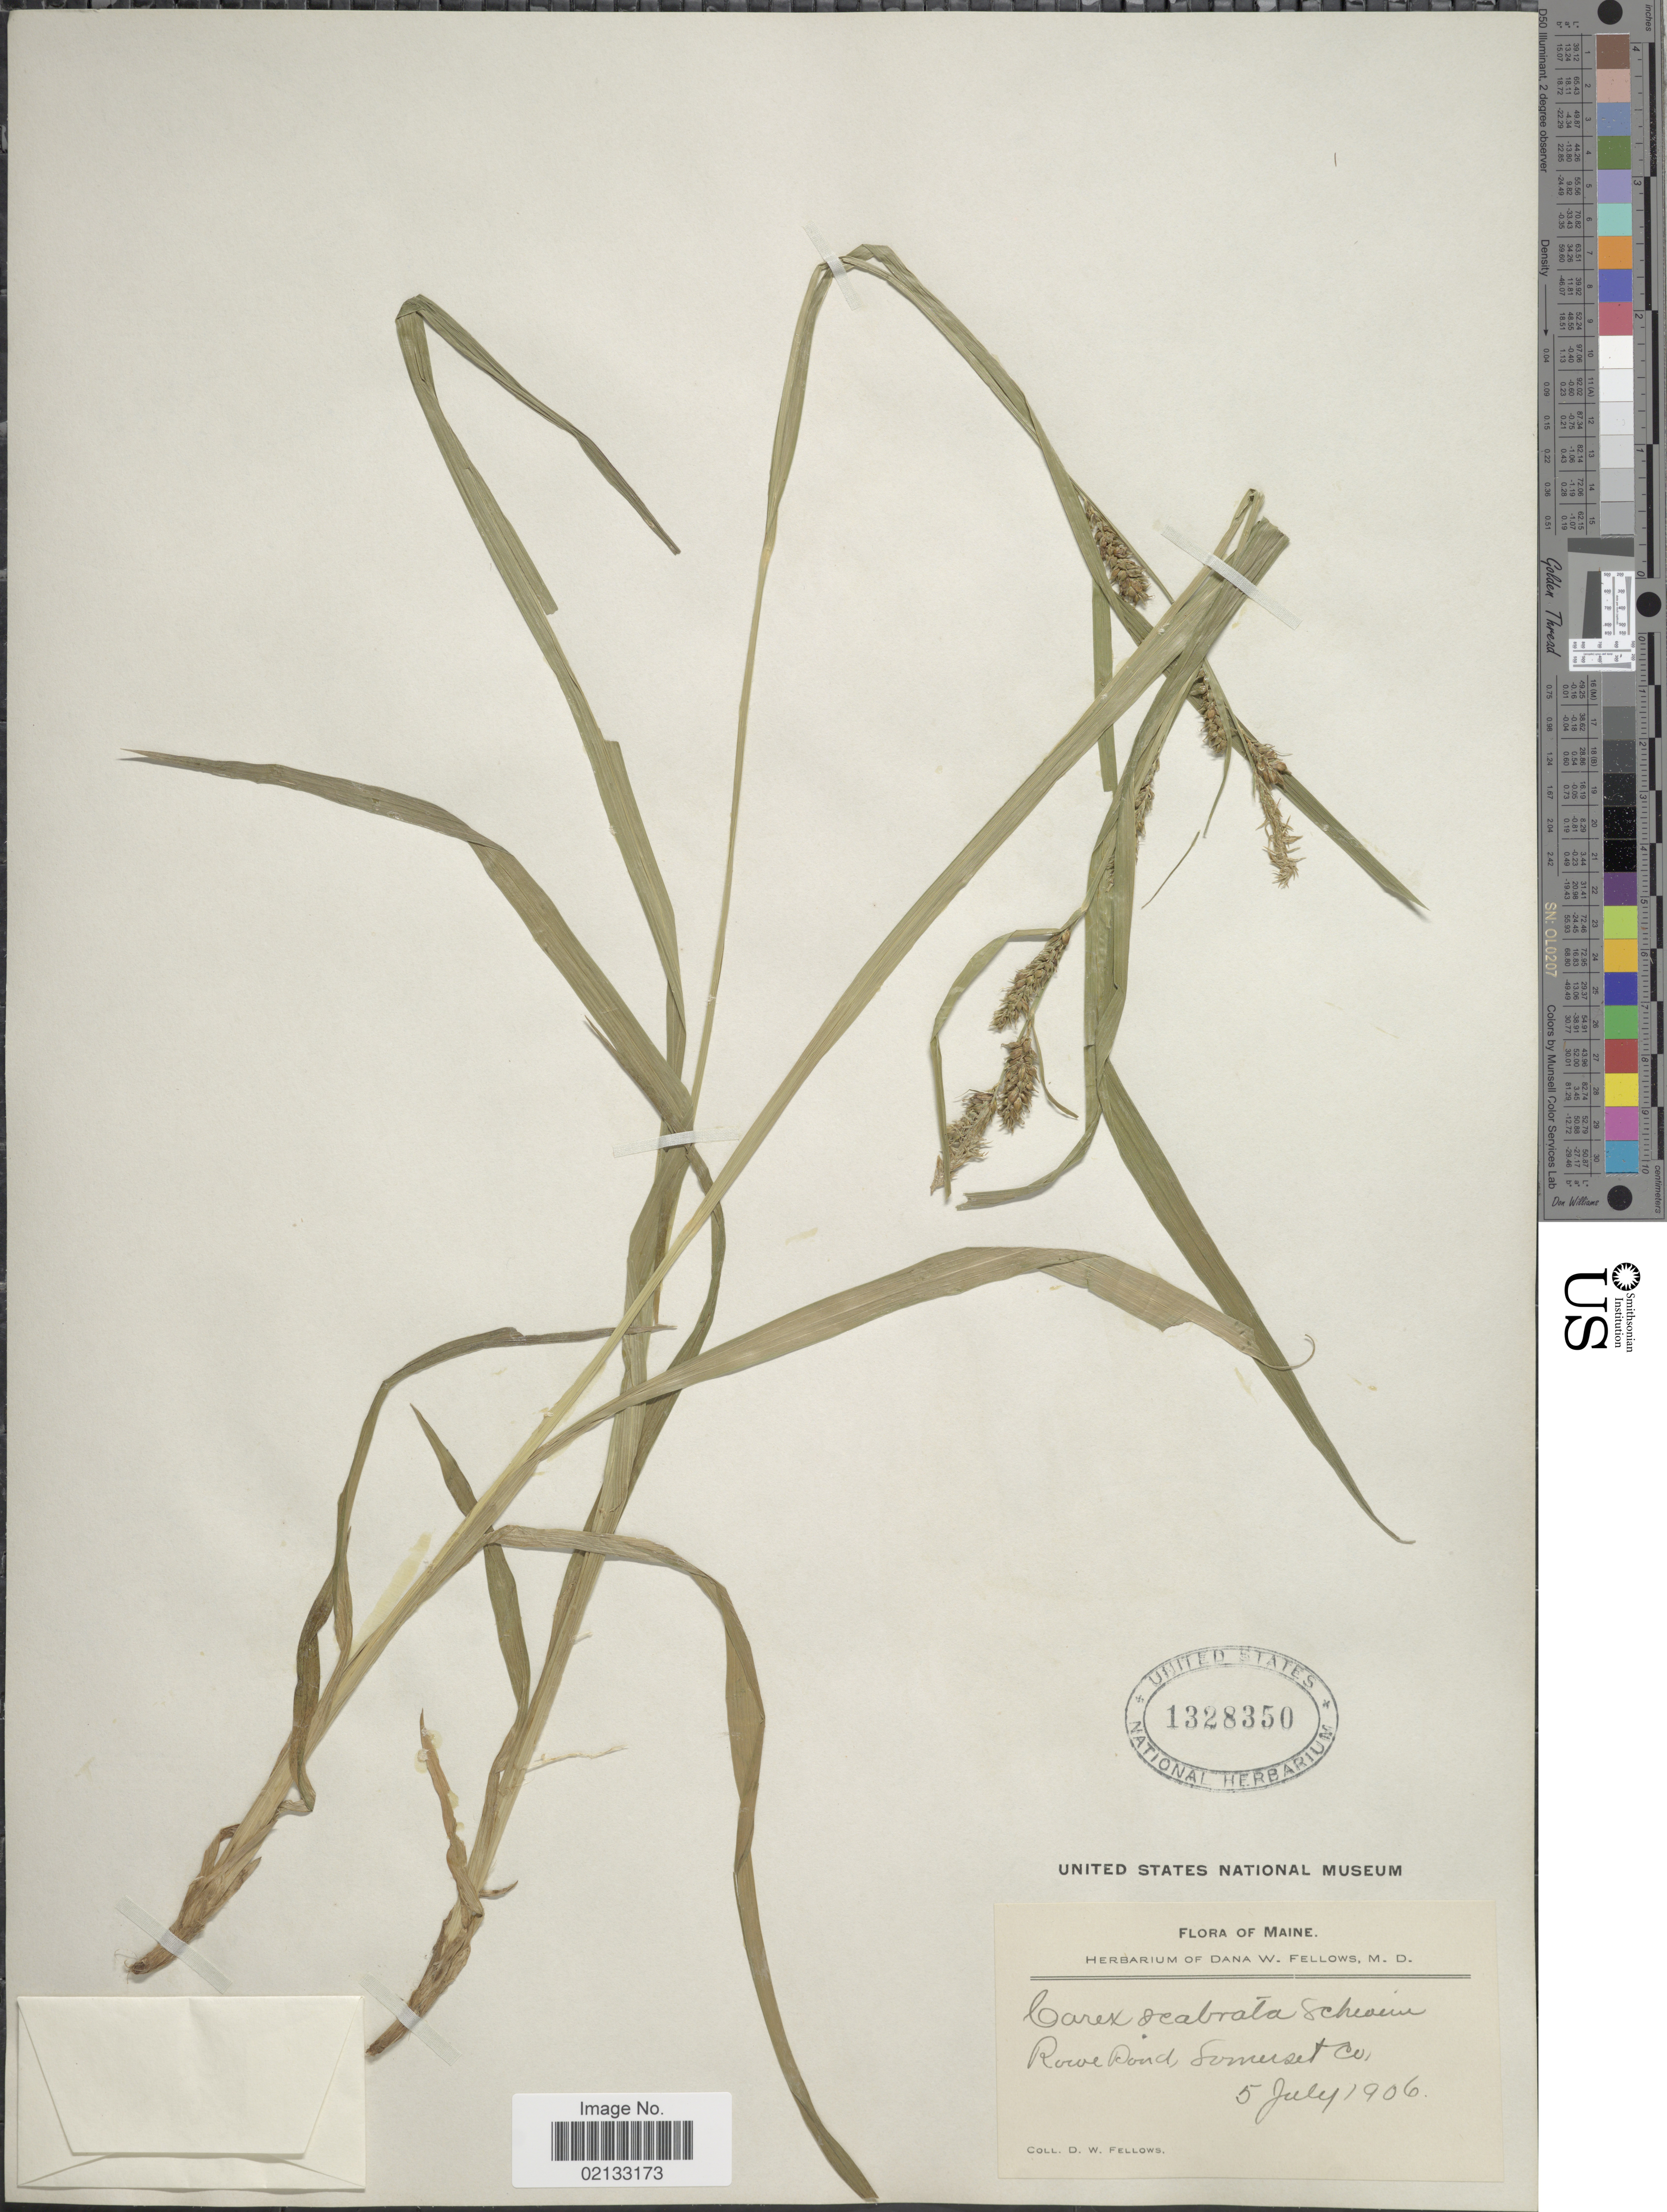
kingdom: Plantae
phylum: Tracheophyta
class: Liliopsida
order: Poales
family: Cyperaceae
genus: Carex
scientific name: Carex scabrata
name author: Schwein.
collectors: D. W. Fellows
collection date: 1906-07-05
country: United States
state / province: Maine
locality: Rowe Pond, Somerset Co.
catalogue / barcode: US 1328350